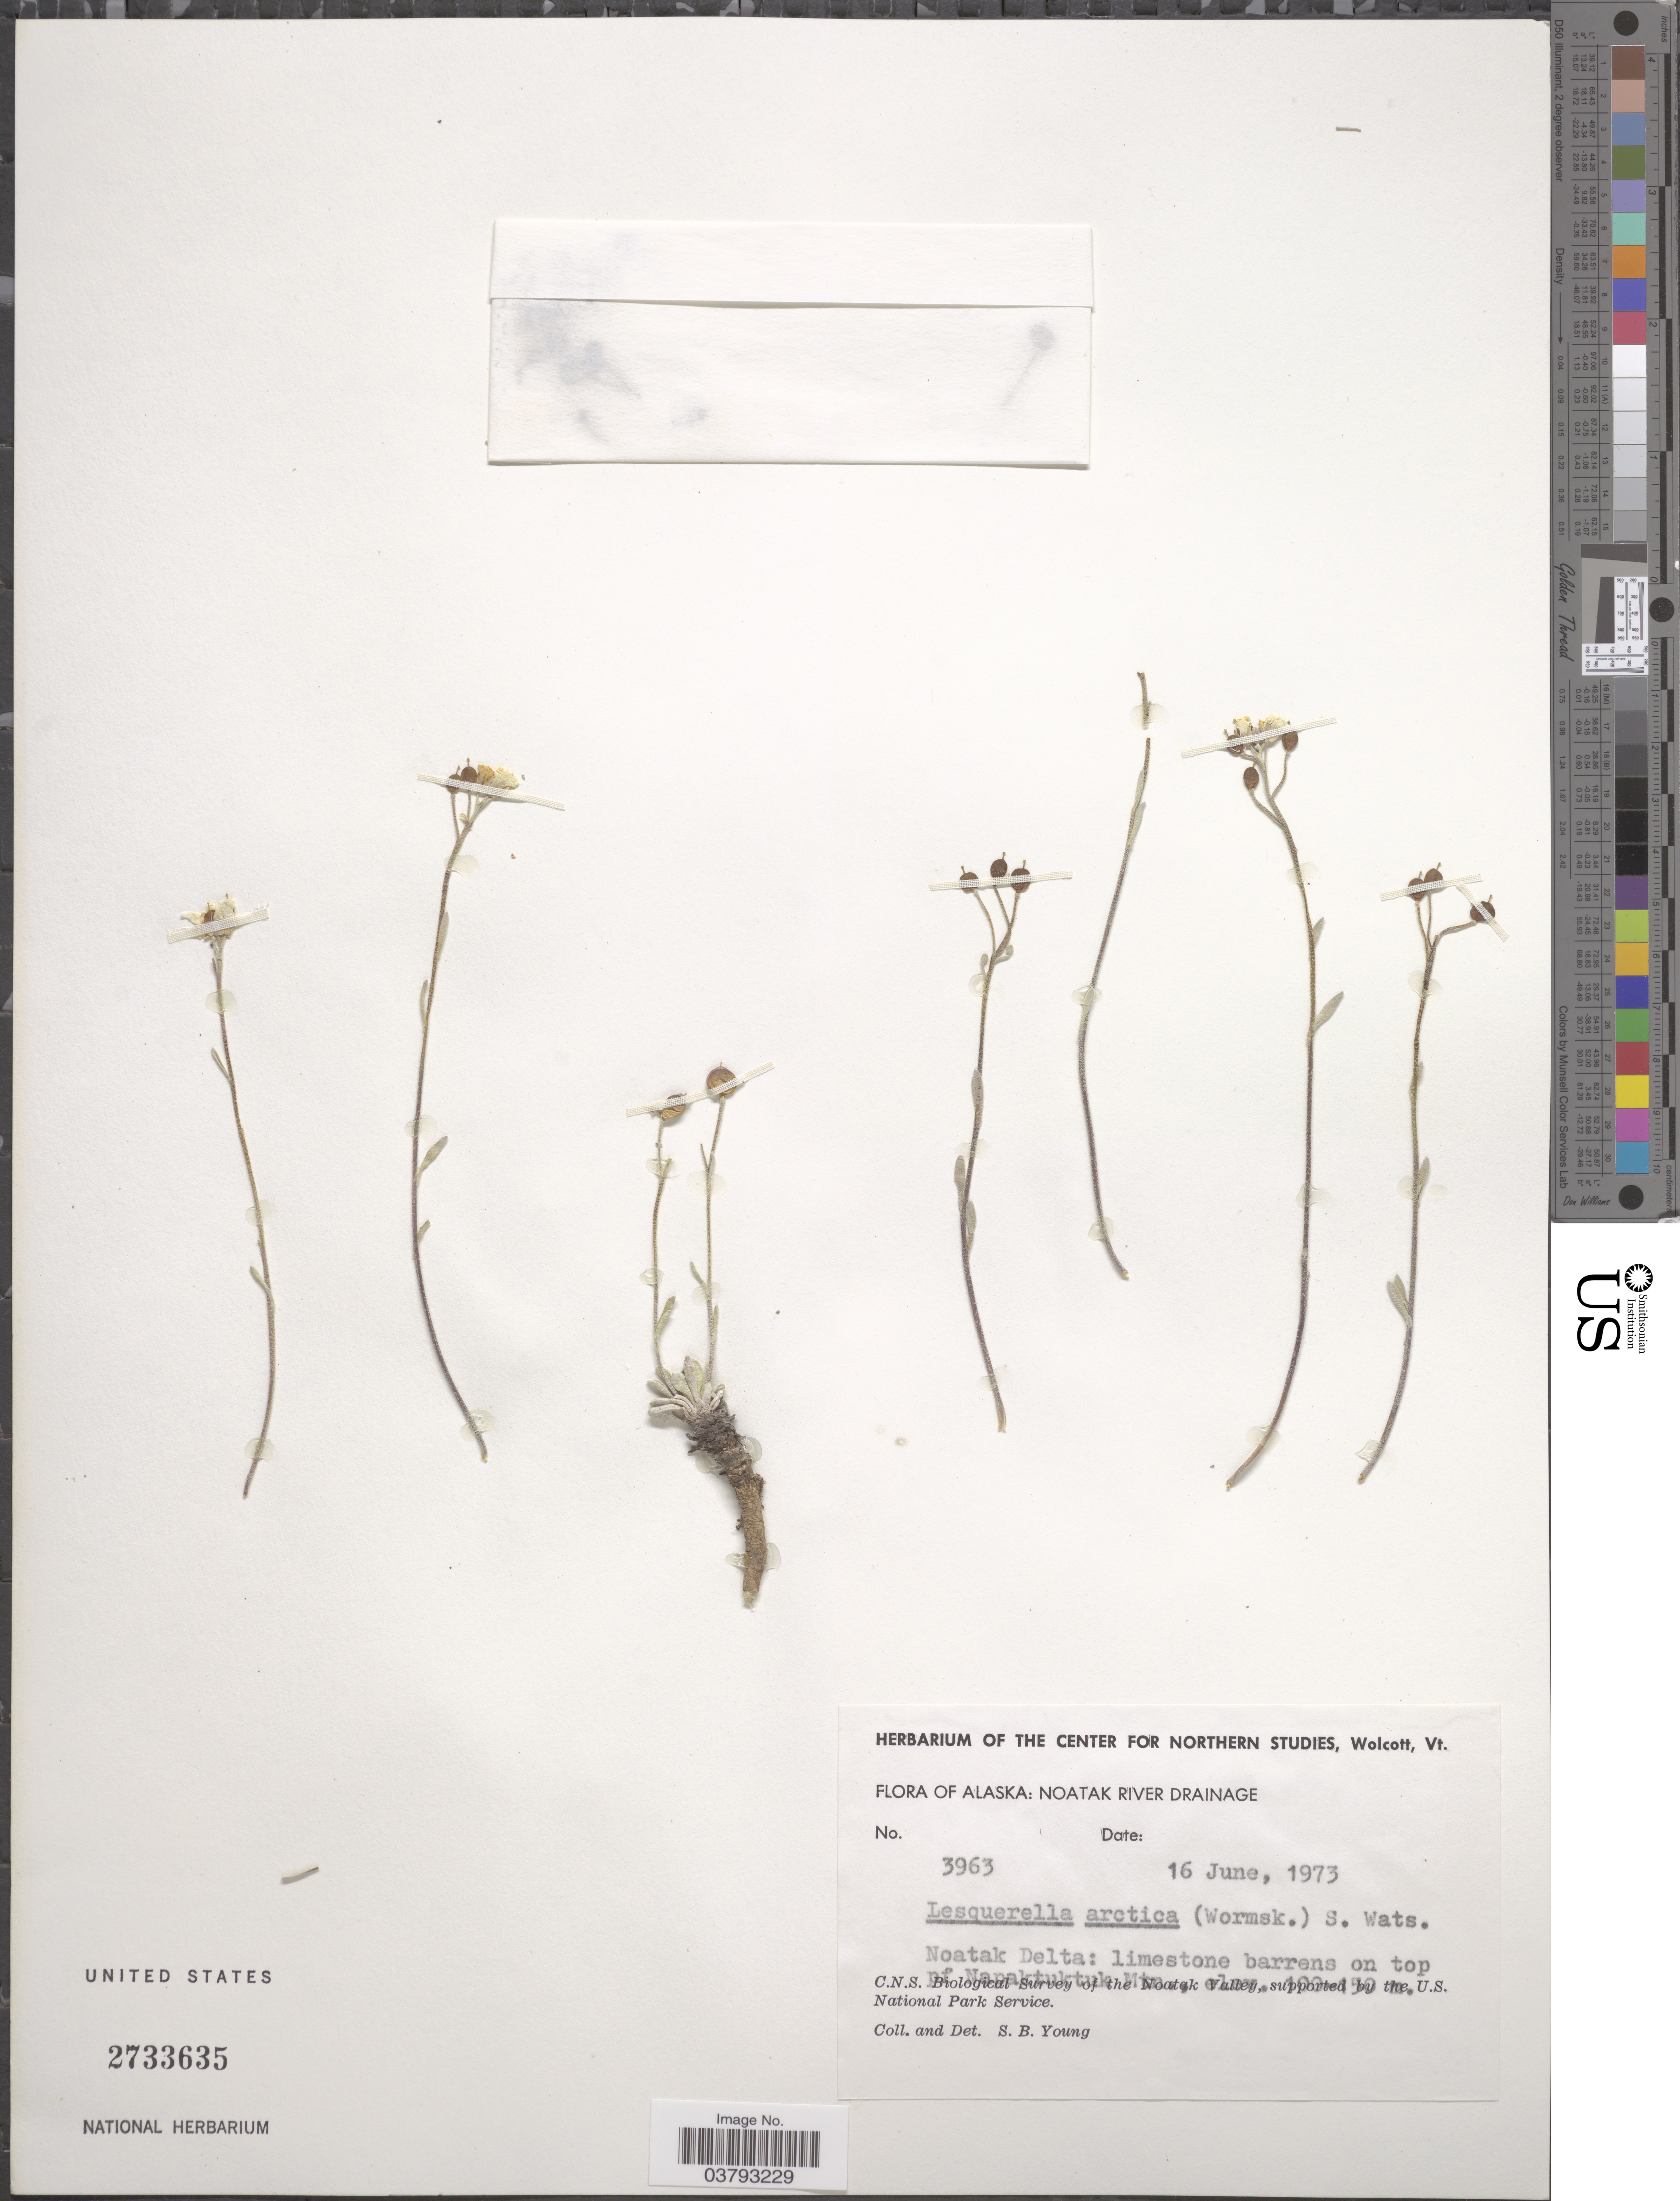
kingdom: Plantae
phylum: Tracheophyta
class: Magnoliopsida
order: Brassicales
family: Brassicaceae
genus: Lesquerella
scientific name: Lesquerella arctica var. arctica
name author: (Wormsk. ex Hornem.) S. Watson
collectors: S. Young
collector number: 3963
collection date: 1973-06-16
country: United States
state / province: Alaska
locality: Noatak River Drainage. Noatak Delta: limestone barrens on top of Napaktuktuk Mtn. Noatak Valley.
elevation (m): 100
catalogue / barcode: US 2733635